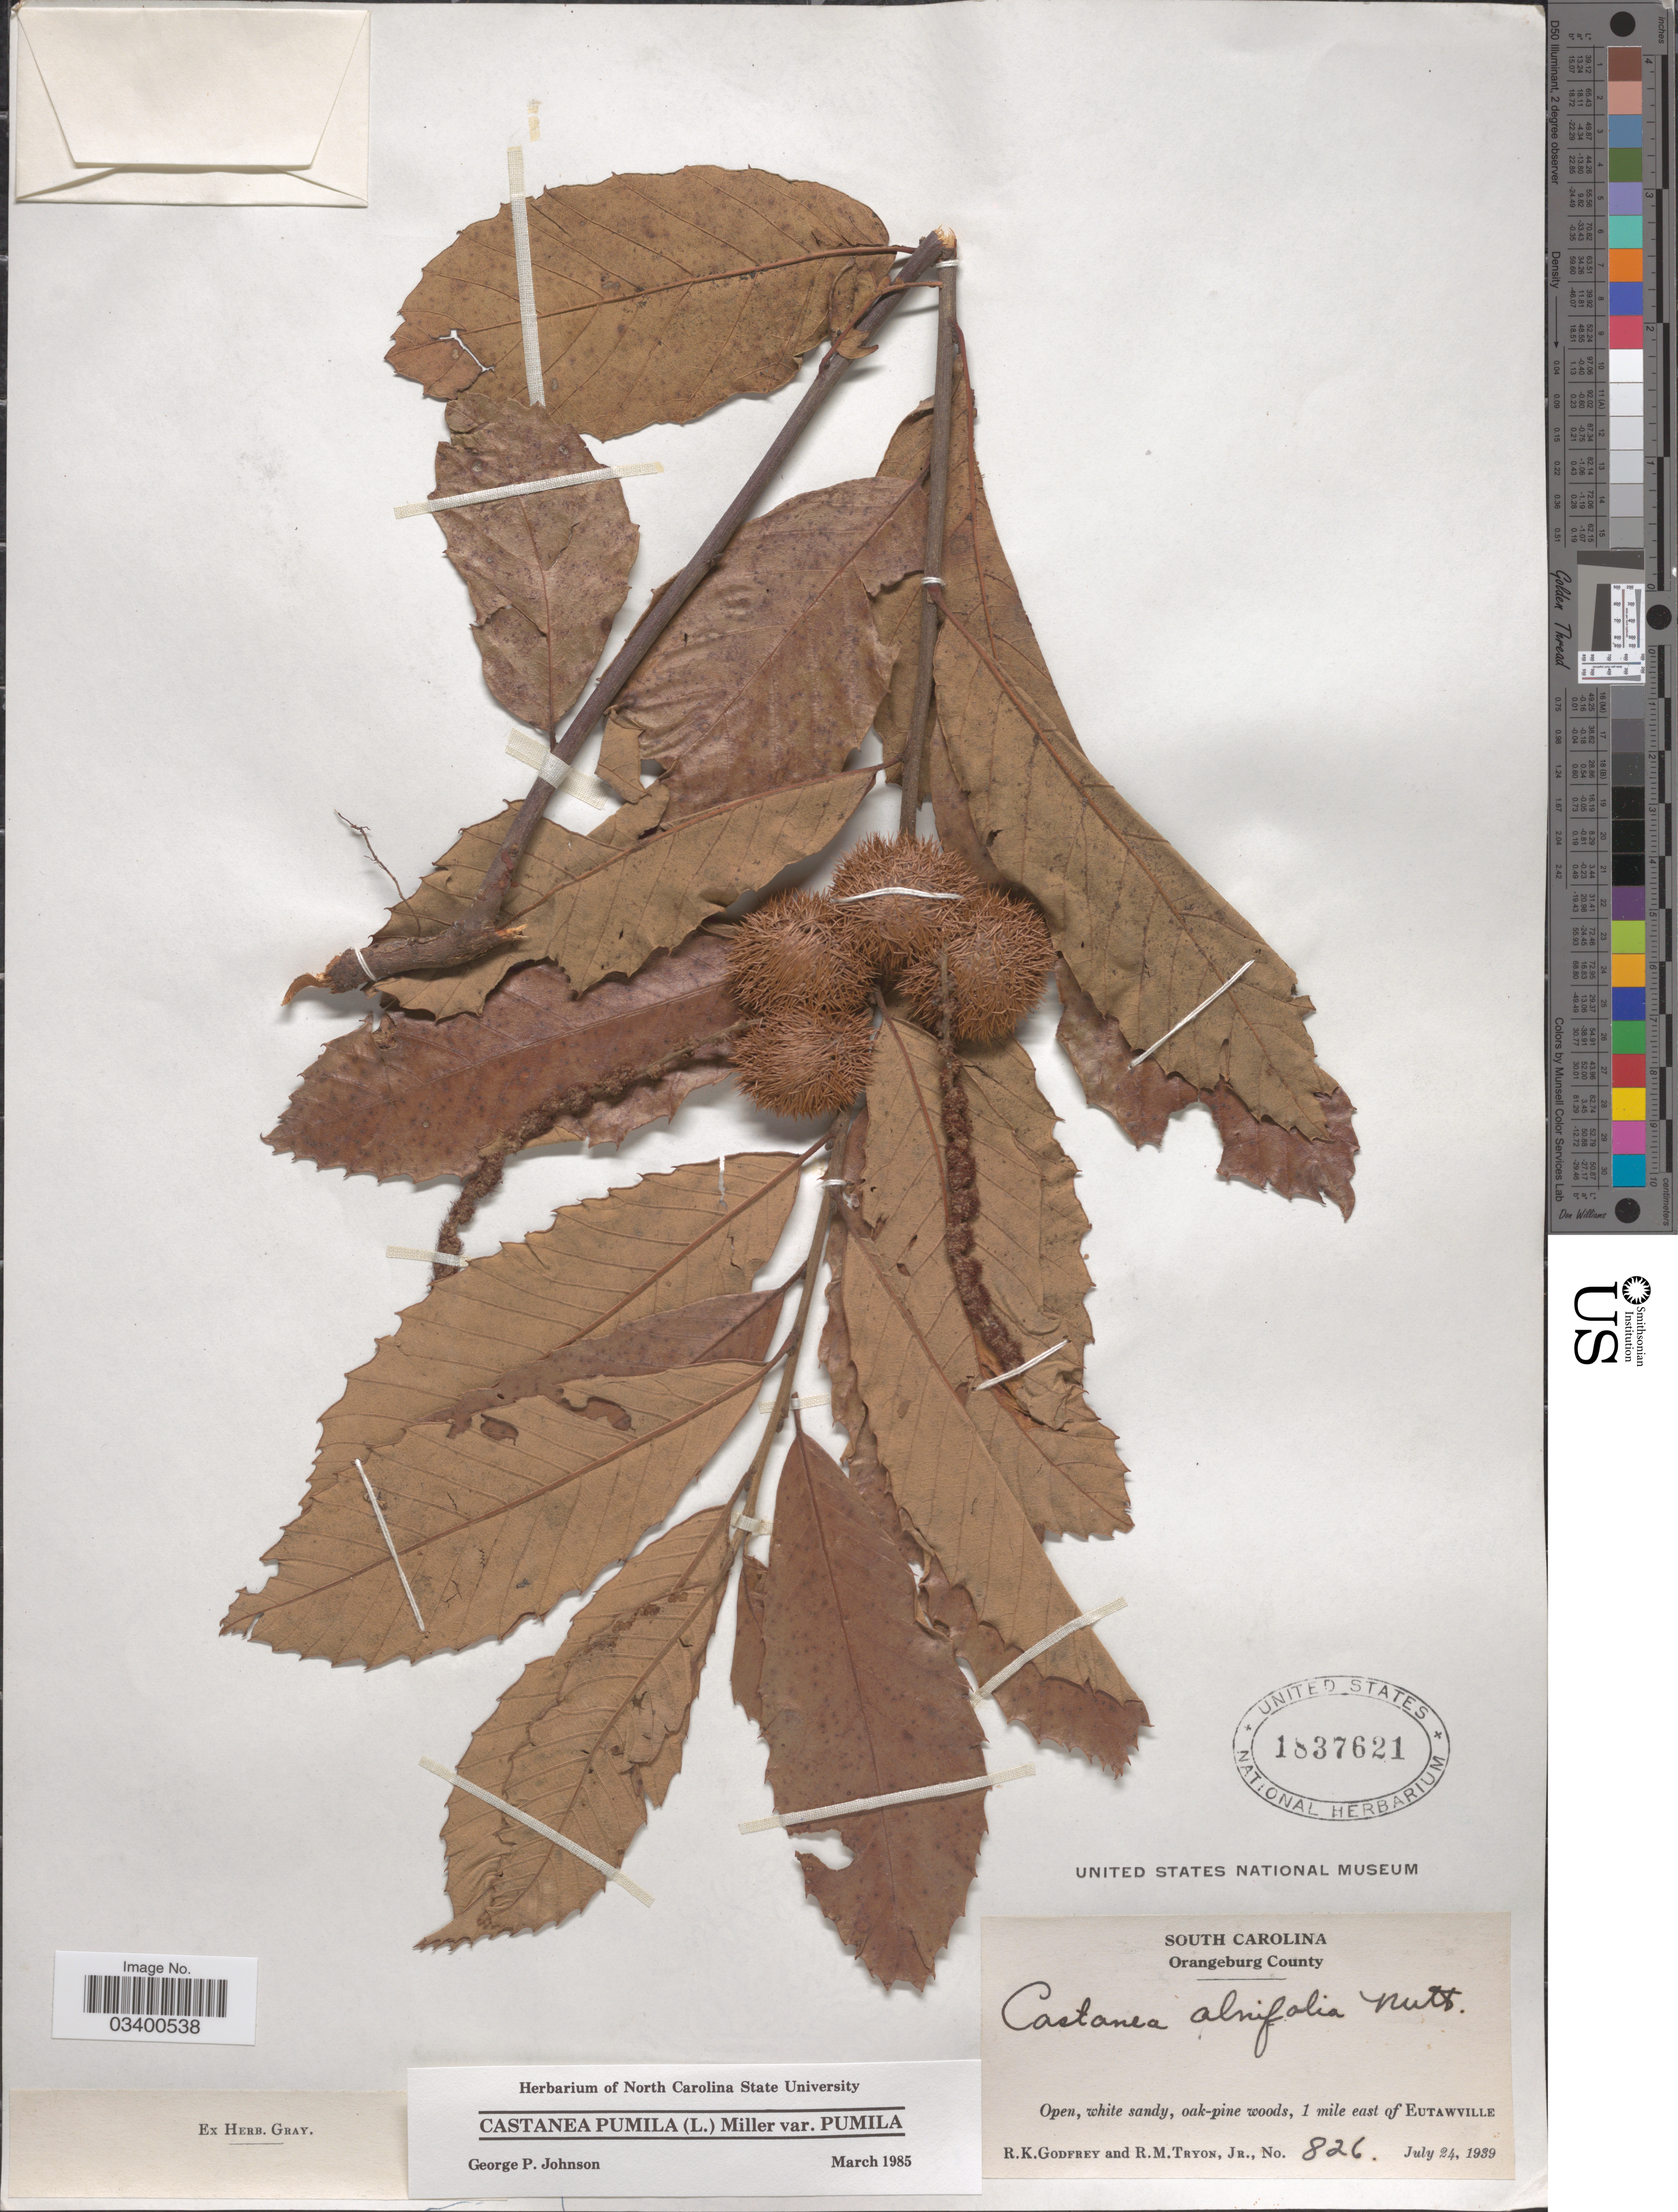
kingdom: Plantae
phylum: Tracheophyta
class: Magnoliopsida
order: Fagales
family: Fagaceae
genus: Castanea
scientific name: Castanea pumila var. pumila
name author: (L.) Mill.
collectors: R. K. Godfrey & R. Tryon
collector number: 826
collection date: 1939-07-24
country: United States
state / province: South Carolina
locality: Orangeburg County. 1 mile east of Eutawville.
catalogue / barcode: US 1837621